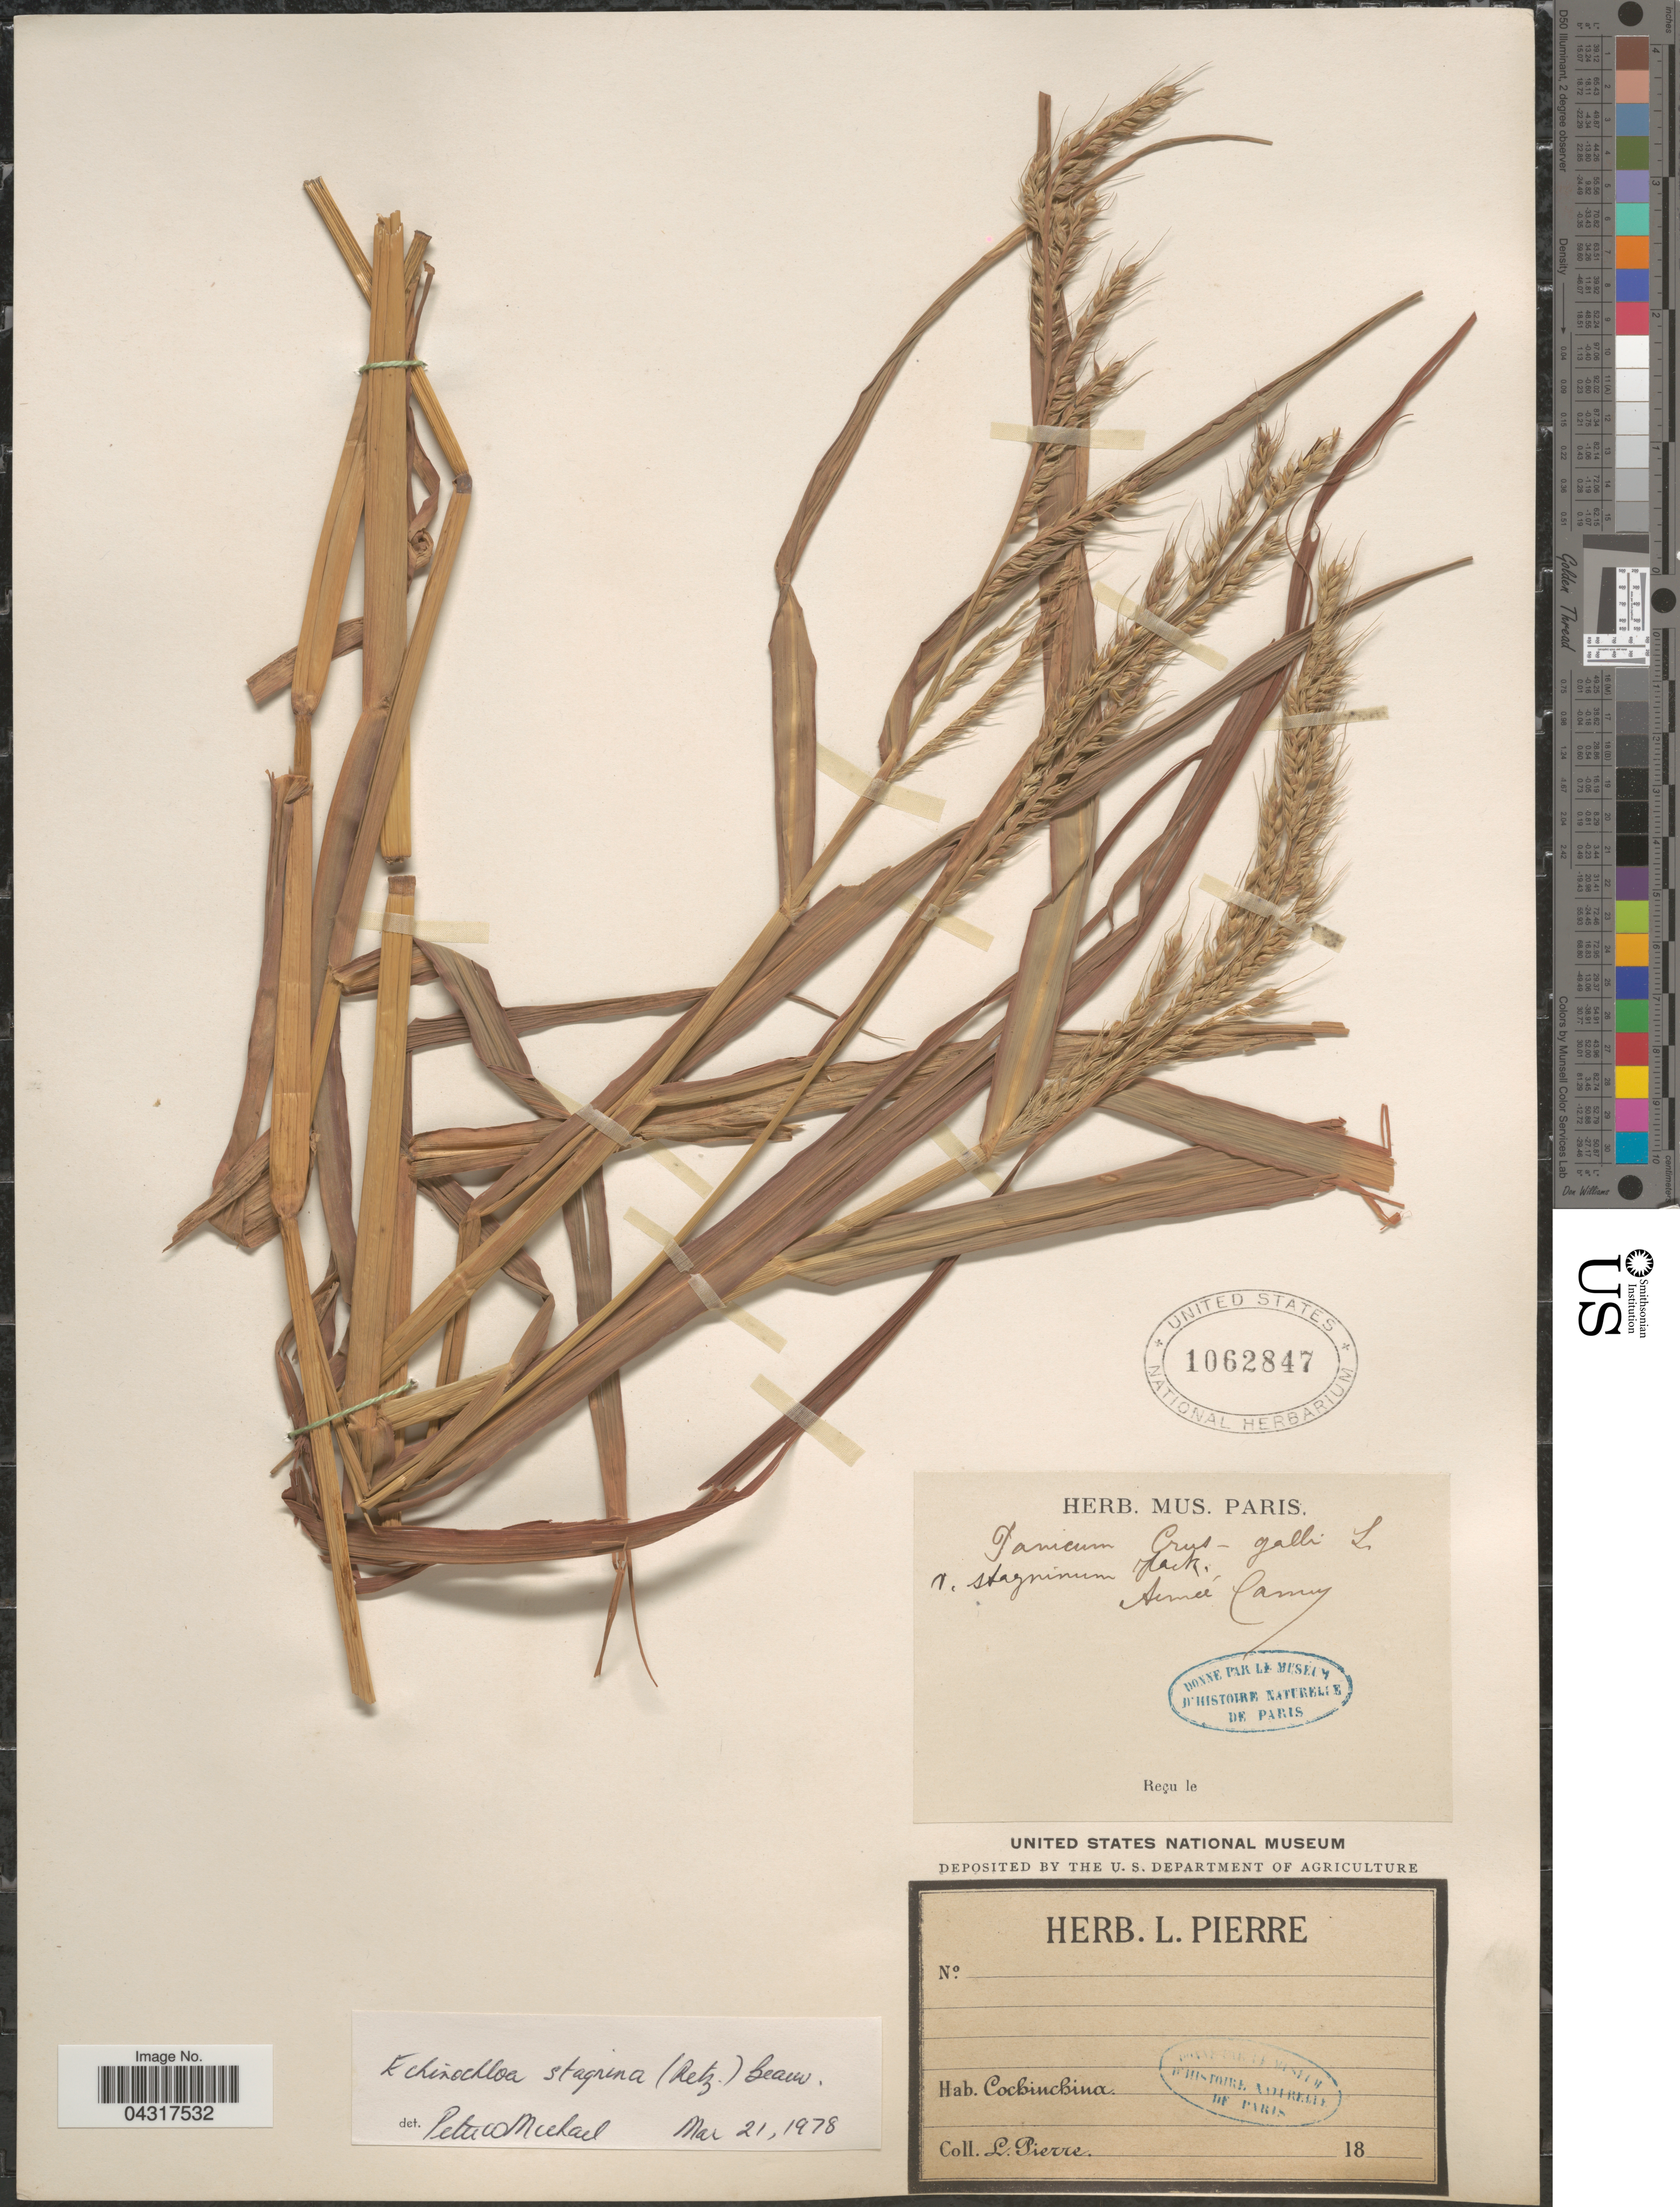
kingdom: Plantae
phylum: Tracheophyta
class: Liliopsida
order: Poales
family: Poaceae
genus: Echinochloa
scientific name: Echinochloa stagnina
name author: (Retz.) P. Beauv.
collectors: L. Pierre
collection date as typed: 18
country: Vietnam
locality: Cochinchina.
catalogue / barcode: US 1062847